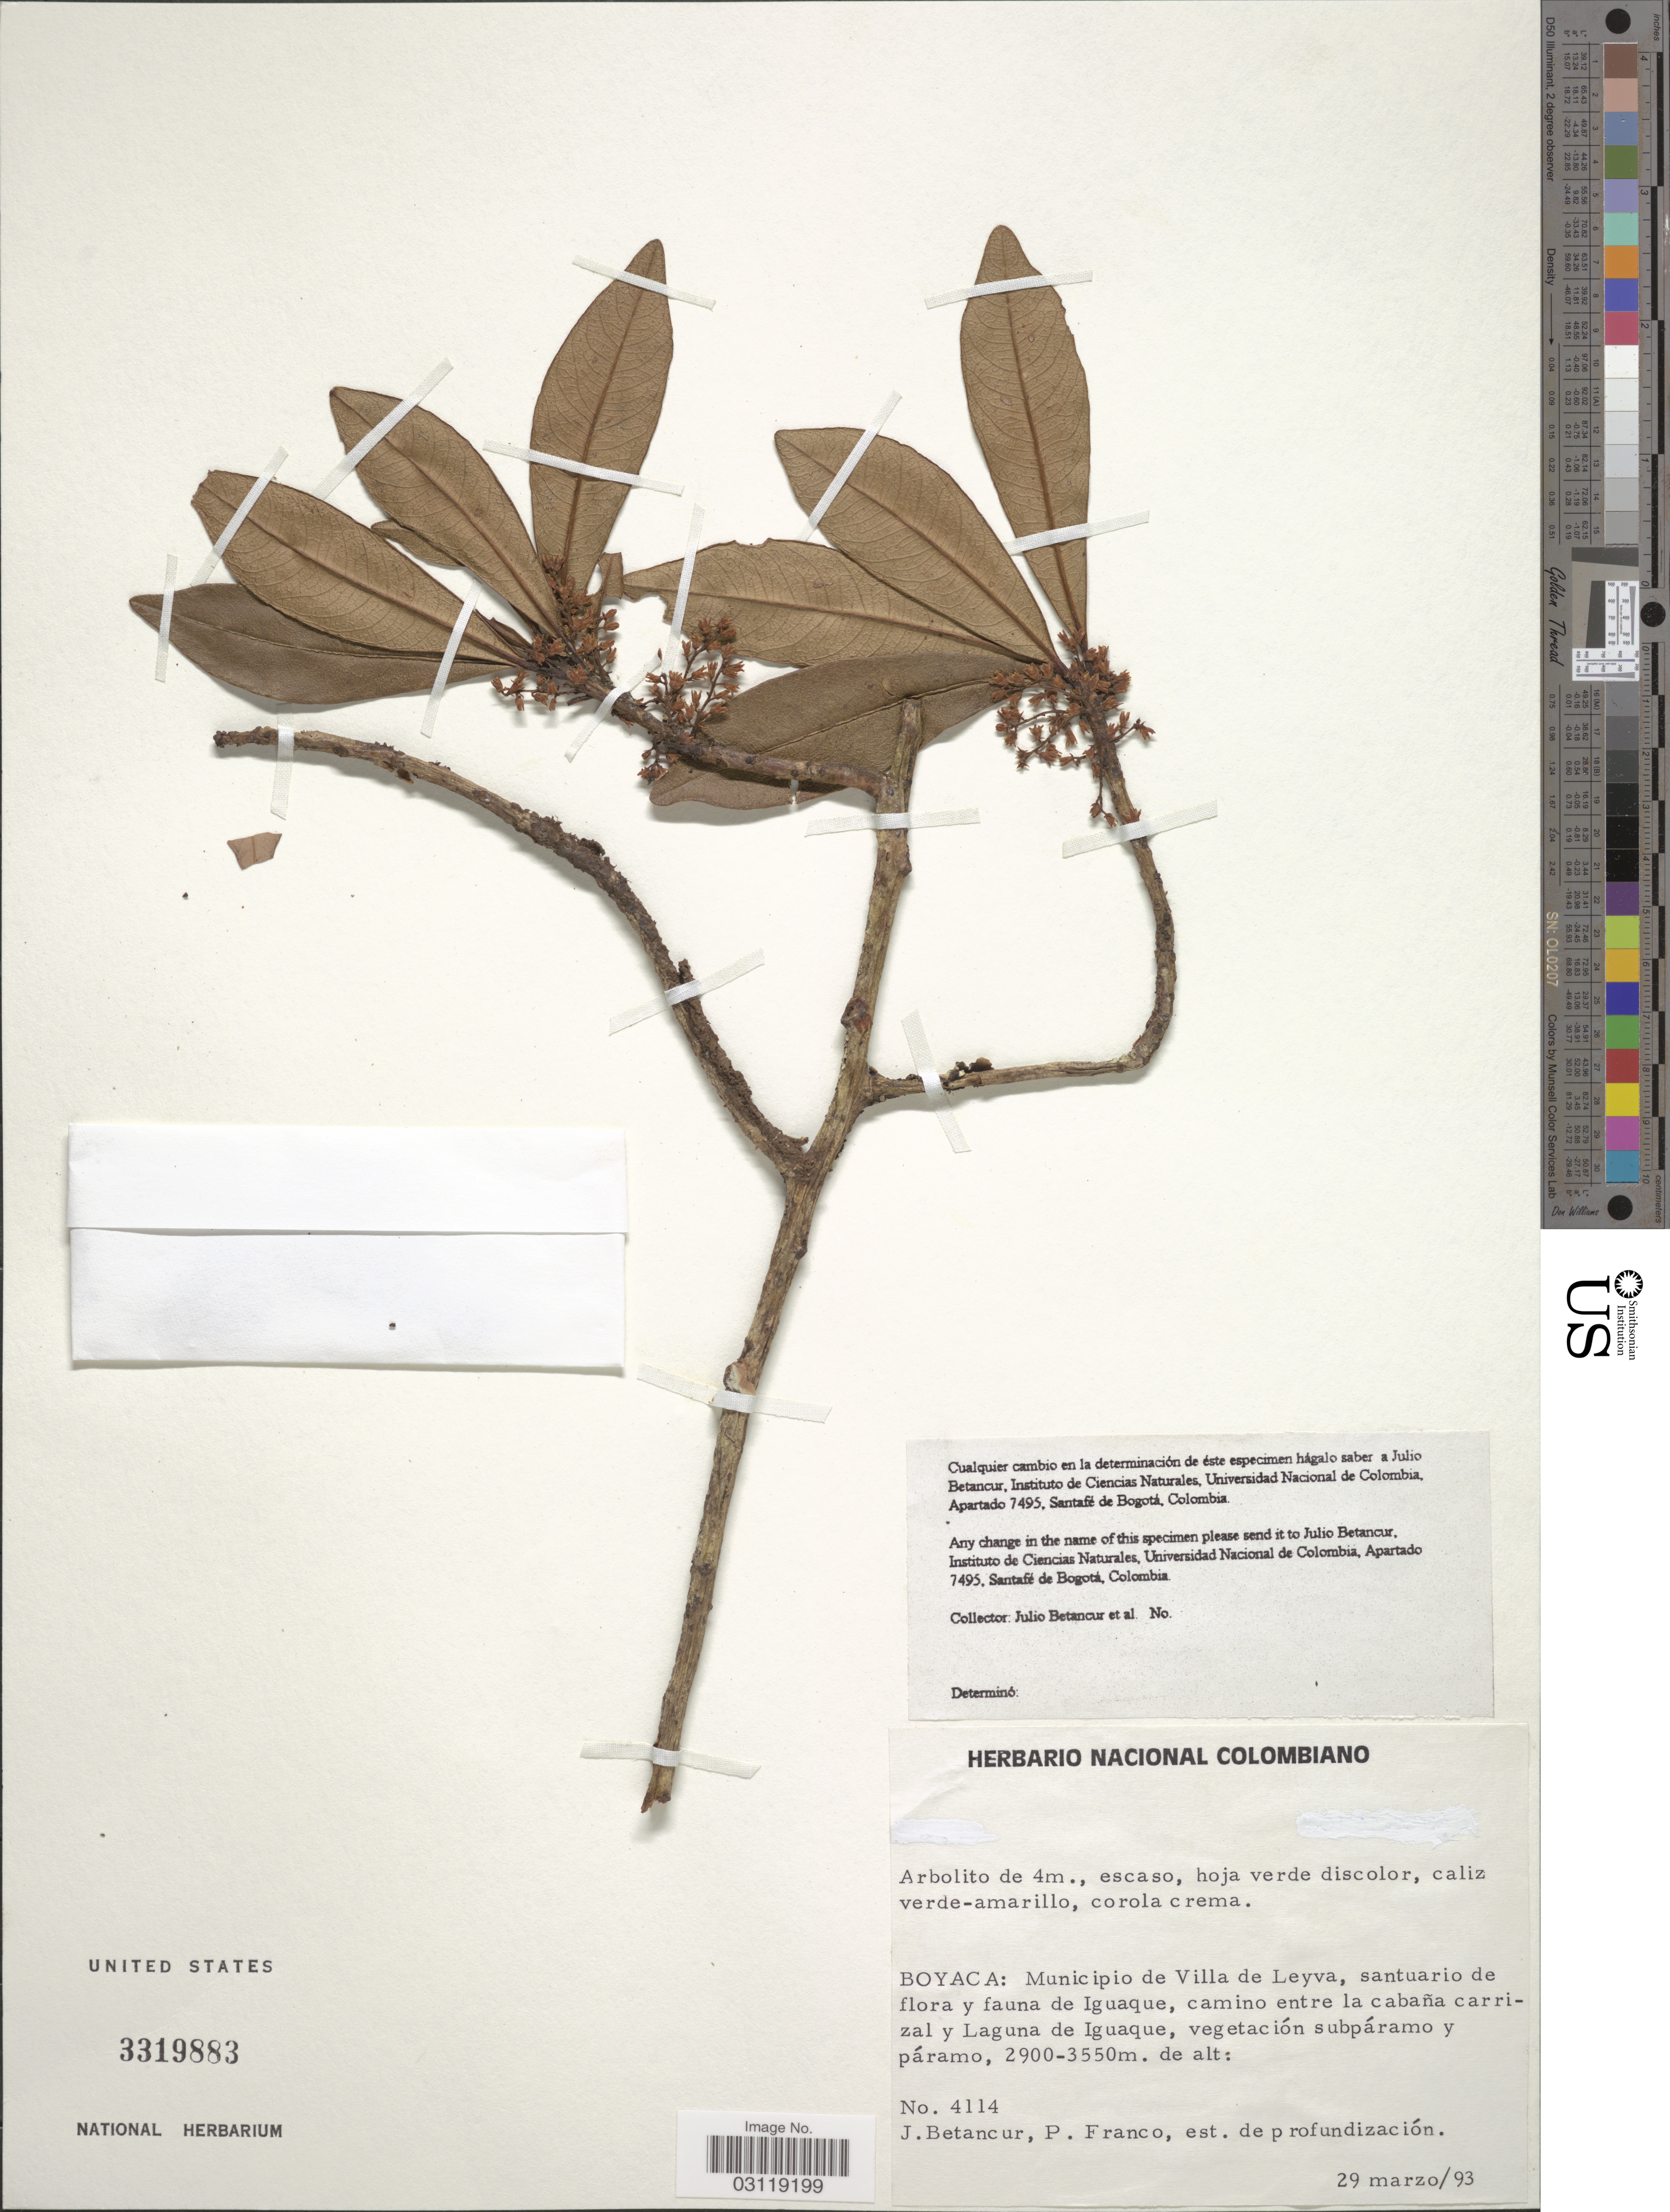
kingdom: Plantae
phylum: Tracheophyta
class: Magnoliopsida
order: Ericales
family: Primulaceae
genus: Cybianthus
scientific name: Cybianthus iteoides subsp. nevadensis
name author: (Miq.) Pipoly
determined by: Pipoly, J. J.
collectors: J. Betancur, P. Franco & Estudiantes de Profundizacion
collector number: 4114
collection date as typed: Transcribed d/m/y: 29/3/93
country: Colombia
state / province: Boyacá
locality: Municipio de Villa de Leyva, santuario de flora y fauna de Iguaque, camino entre la cabaña carrizal y Laguna de Iquaque, vegetación subpáramo y páramo.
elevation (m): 2900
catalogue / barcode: US 3319883